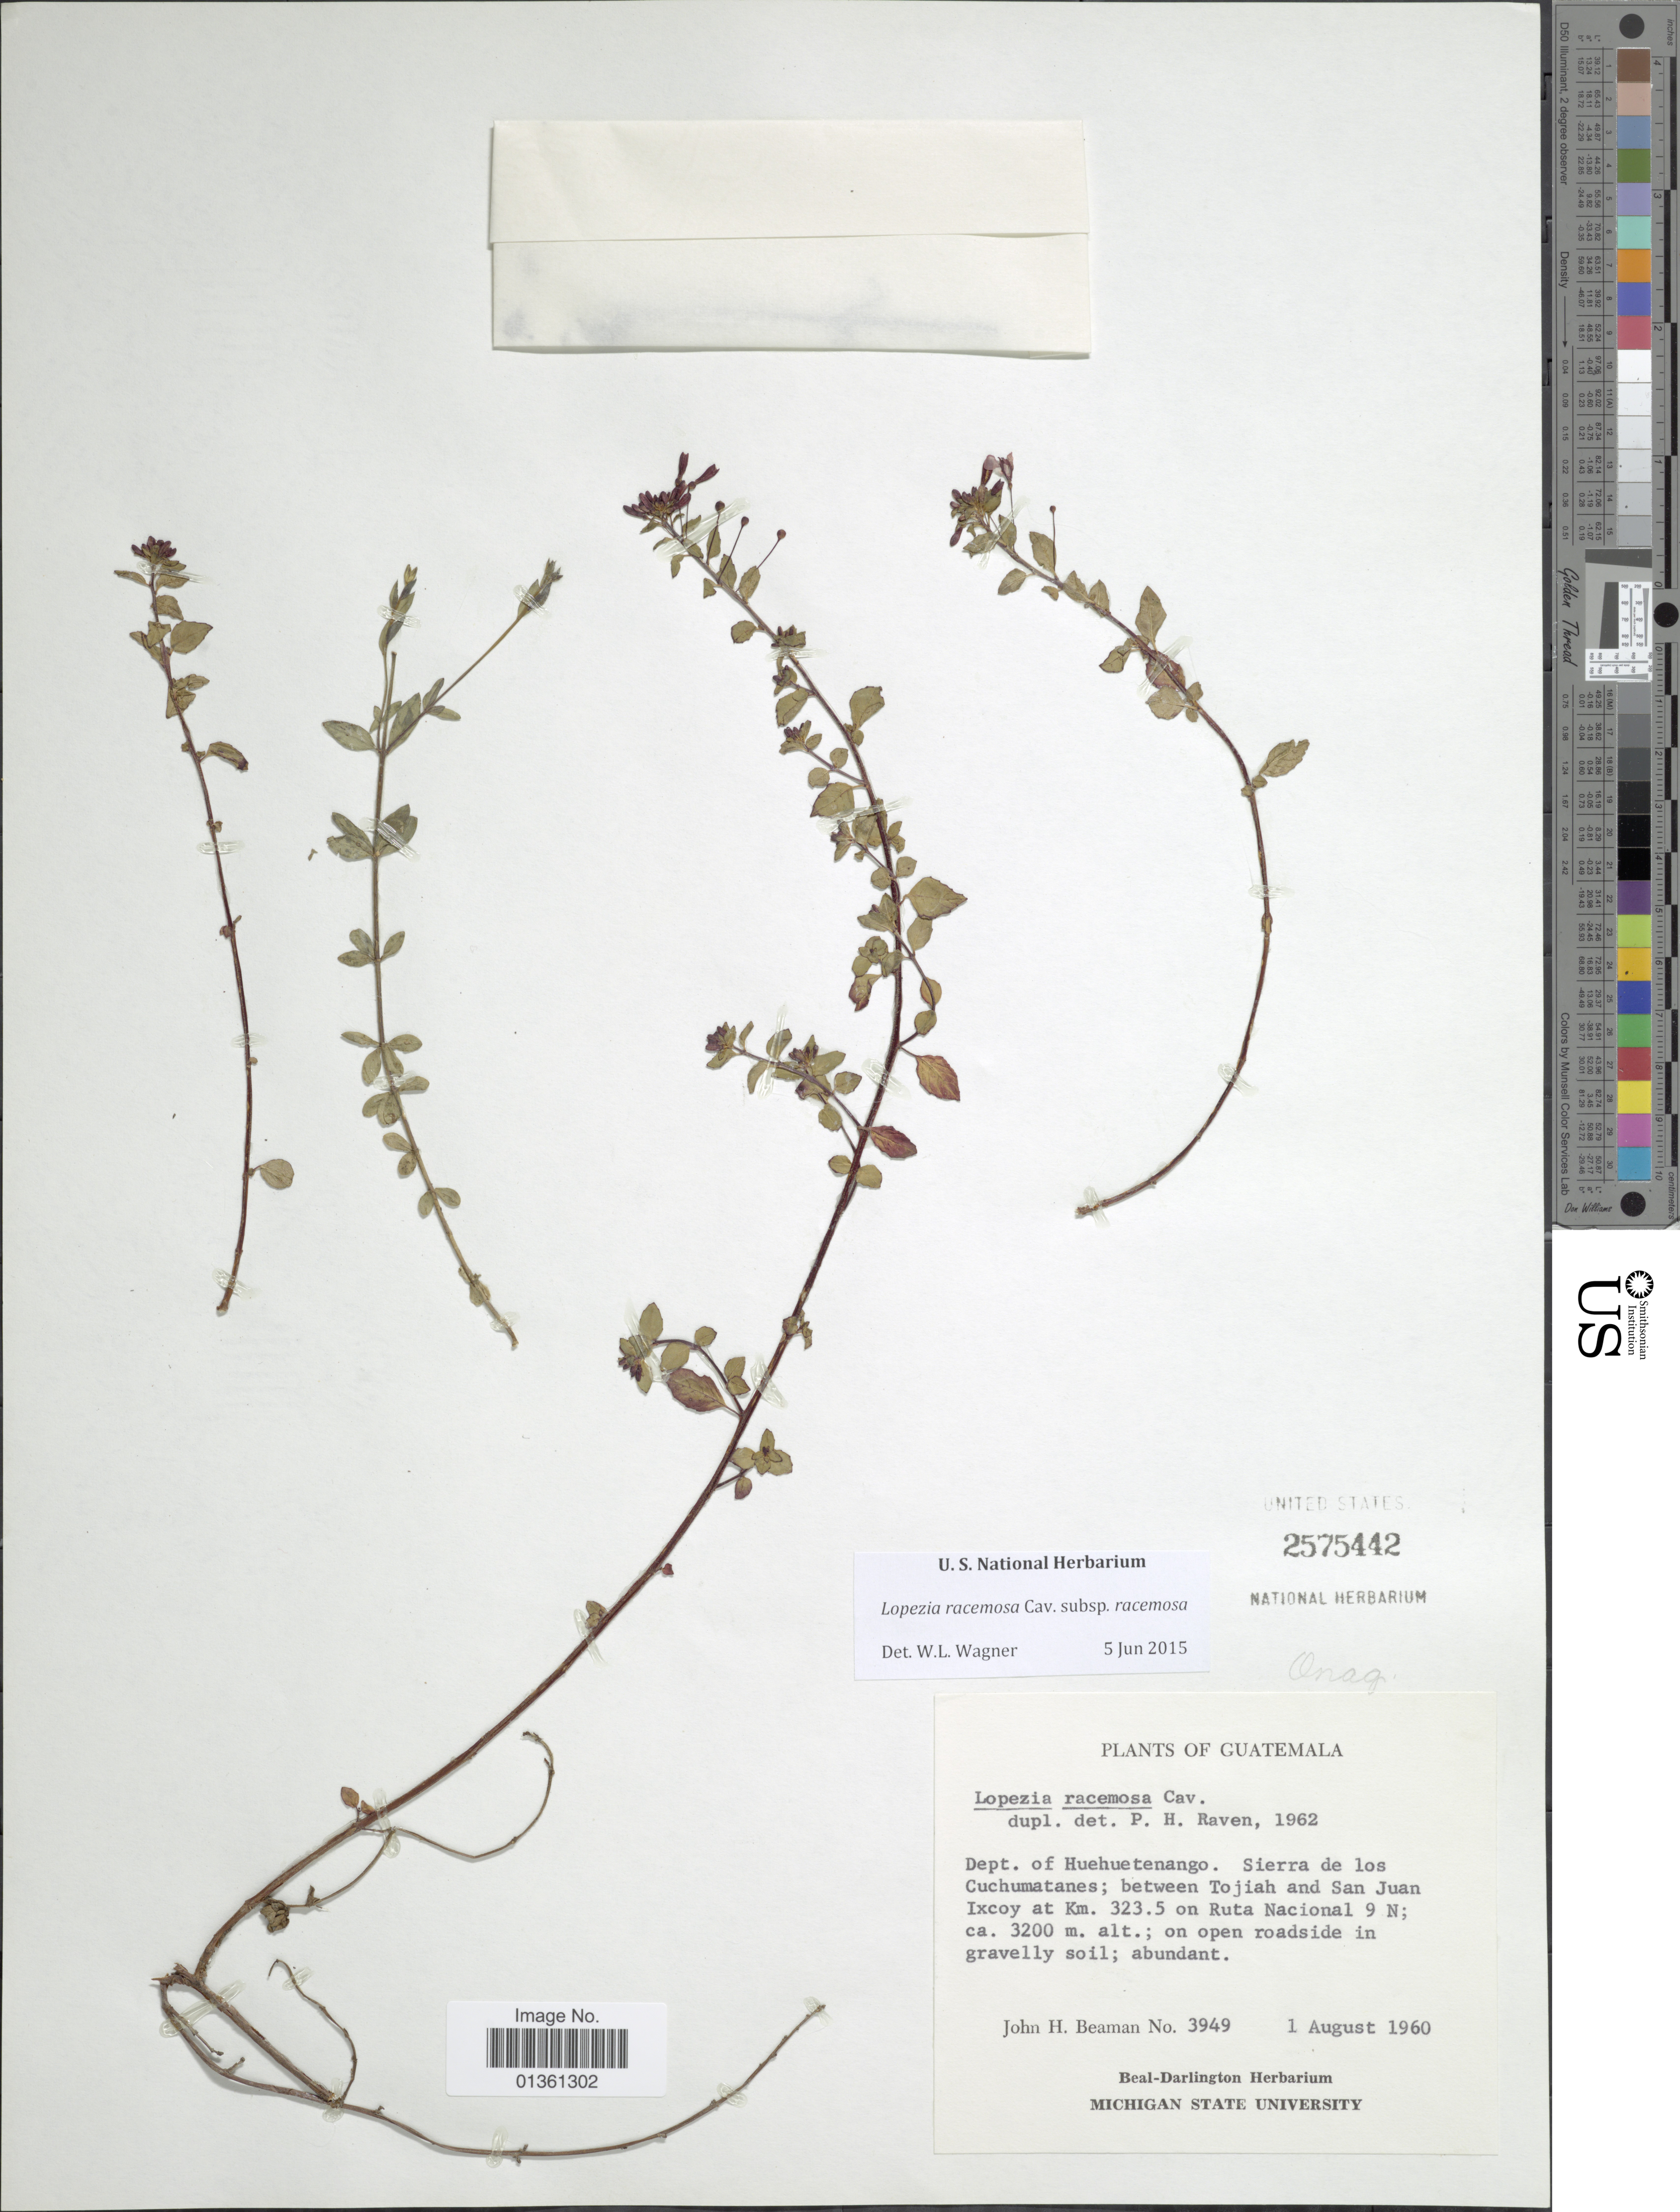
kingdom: Plantae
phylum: Tracheophyta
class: Magnoliopsida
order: Myrtales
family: Onagraceae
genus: Lopezia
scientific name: Lopezia racemosa subsp. racemosa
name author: Cav.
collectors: J. H. Beaman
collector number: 3949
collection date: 1960-08-01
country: Guatemala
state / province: Huehuetenango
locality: Sierra de los Cuchumatanes; between Tojiah and San Juan Ixcoy at Km. 323.5 on Ruta Nacional 9 N.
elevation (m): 3200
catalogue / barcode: US 2575442